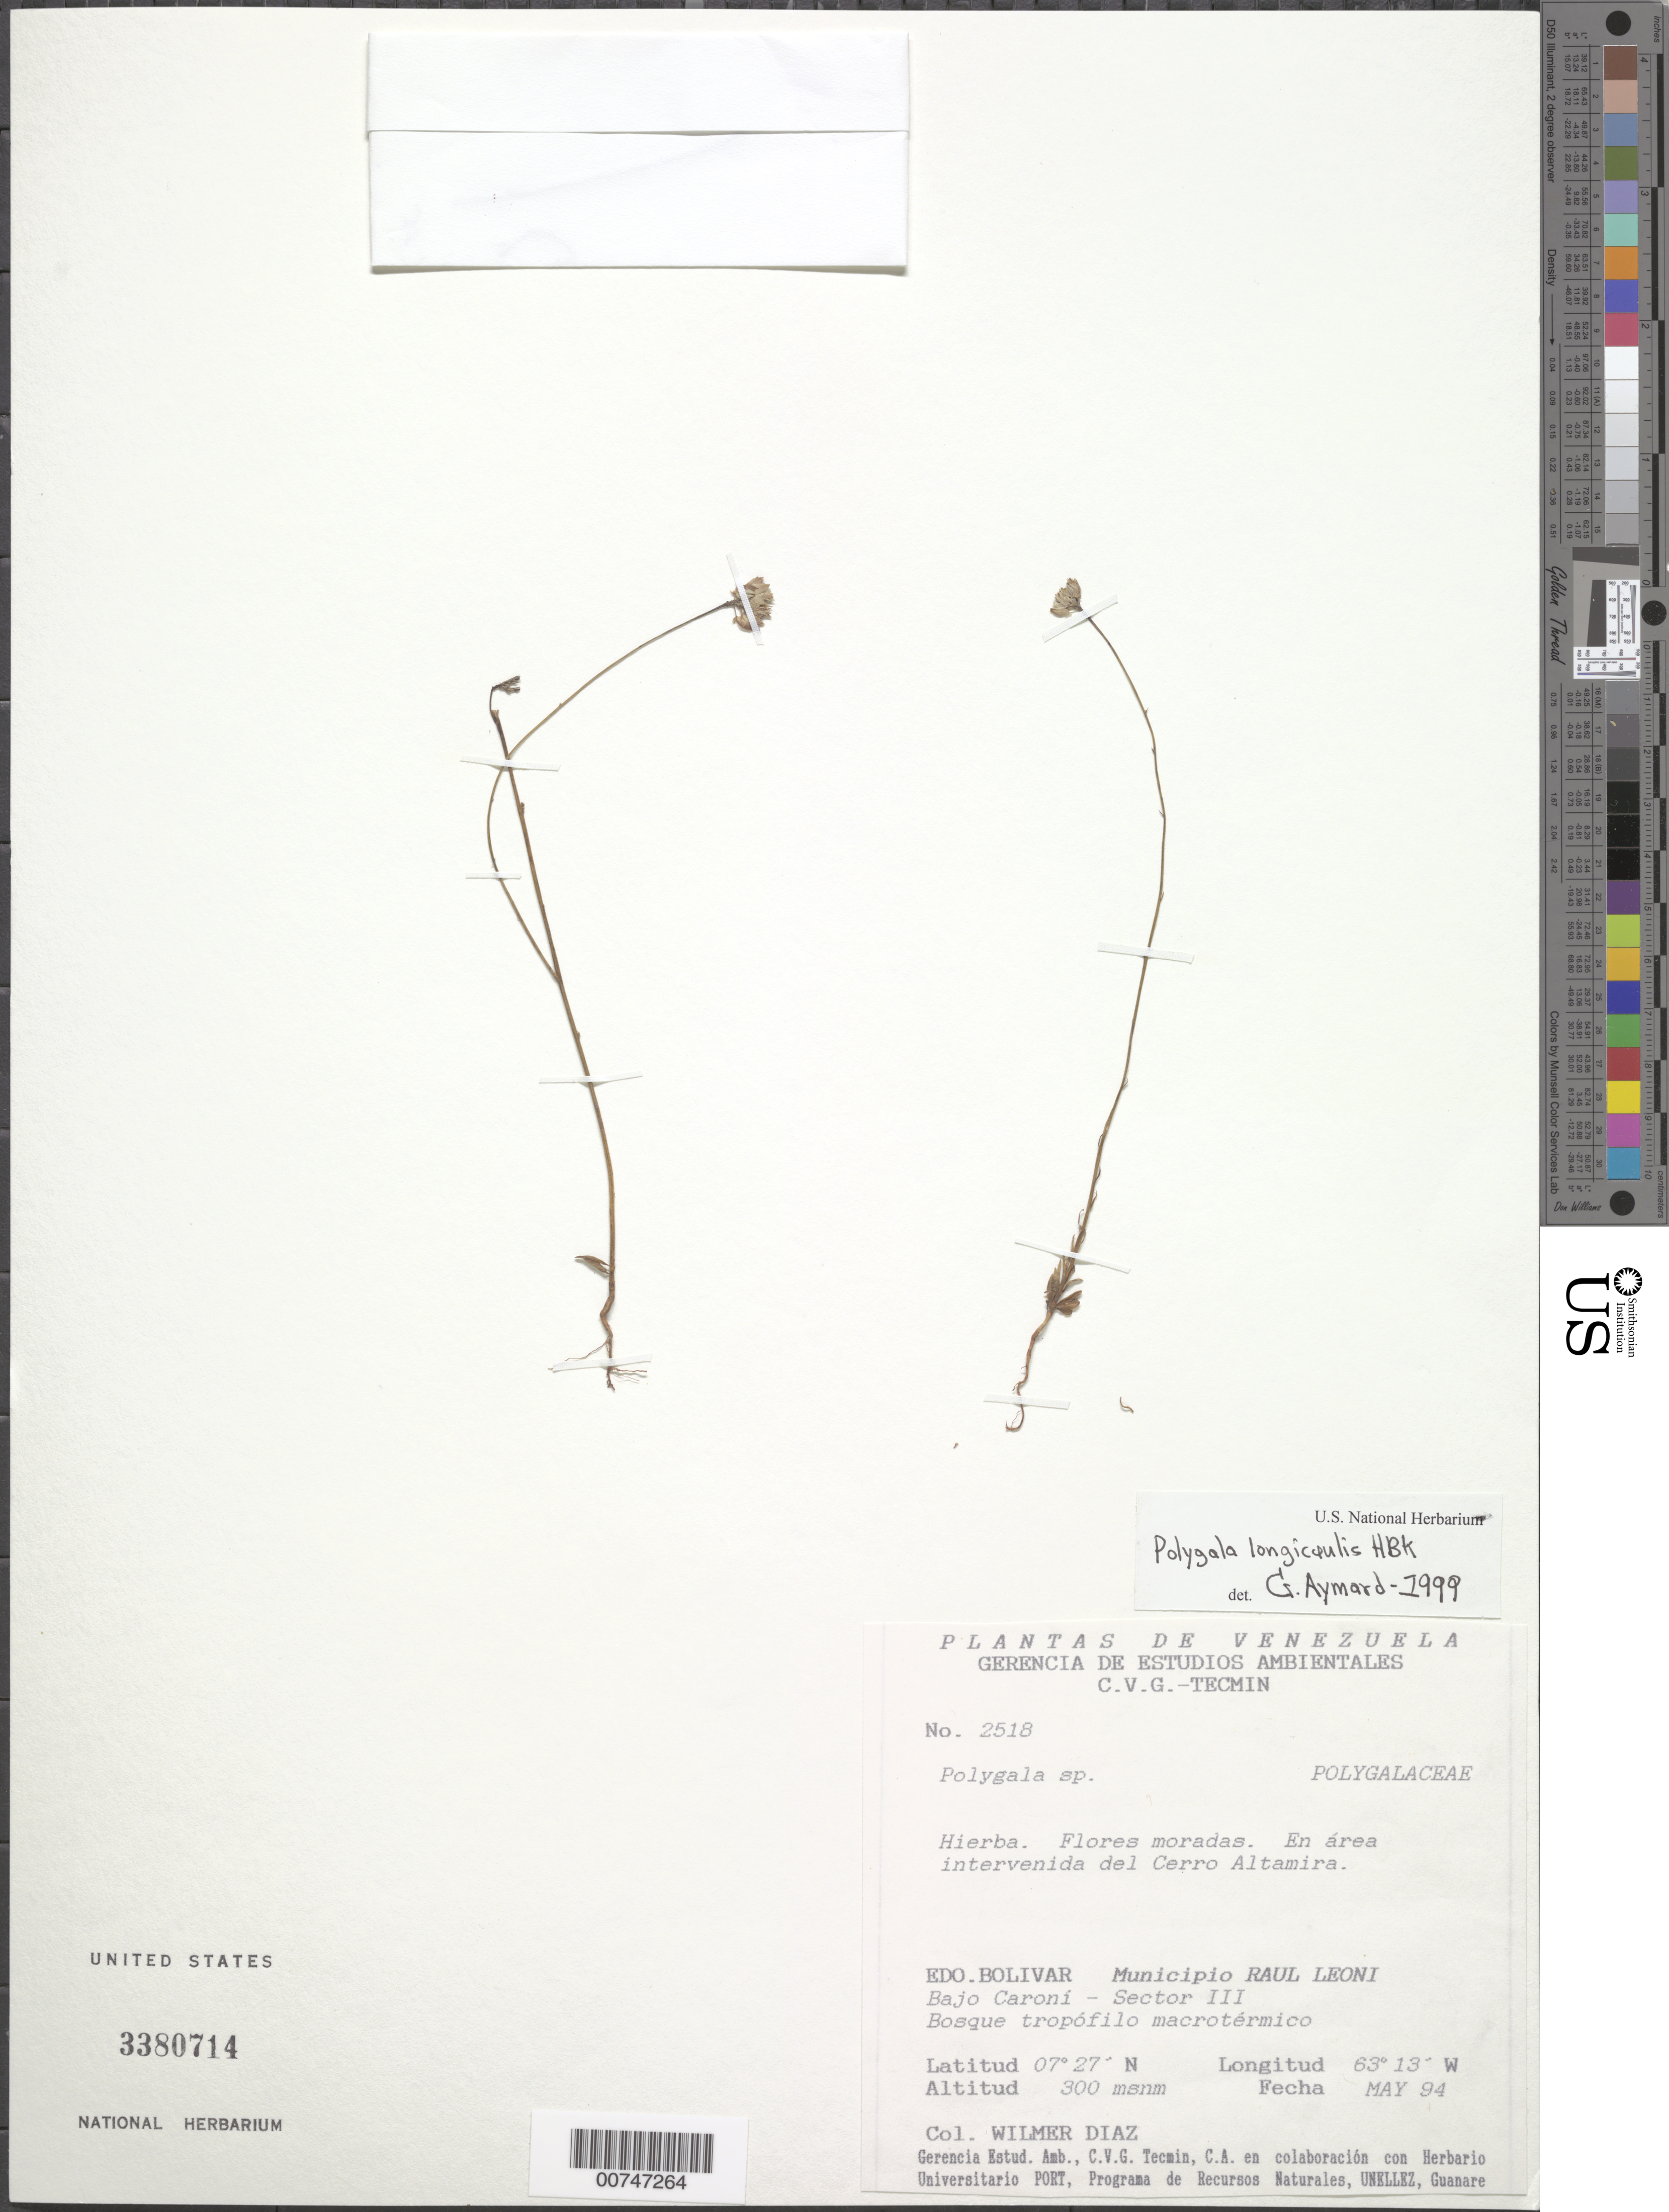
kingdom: Plantae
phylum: Tracheophyta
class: Magnoliopsida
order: Fabales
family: Polygalaceae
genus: Polygala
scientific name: Polygala longicaulis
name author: Kunth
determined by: Aymard C., G. A., (PORT), Univ. Nac. Exp. de los Llanos Ezequiel Zamora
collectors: W. Díaz P.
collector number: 2518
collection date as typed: May-94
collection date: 1994-05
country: Venezuela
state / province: Bolívar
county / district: Angostura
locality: Mun. Raúl Leoni [=Angostura], Bajo Caroní, Sector III, Cerro Altamira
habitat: Bosque tropofilo macrotermico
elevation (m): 300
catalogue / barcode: US 3380714